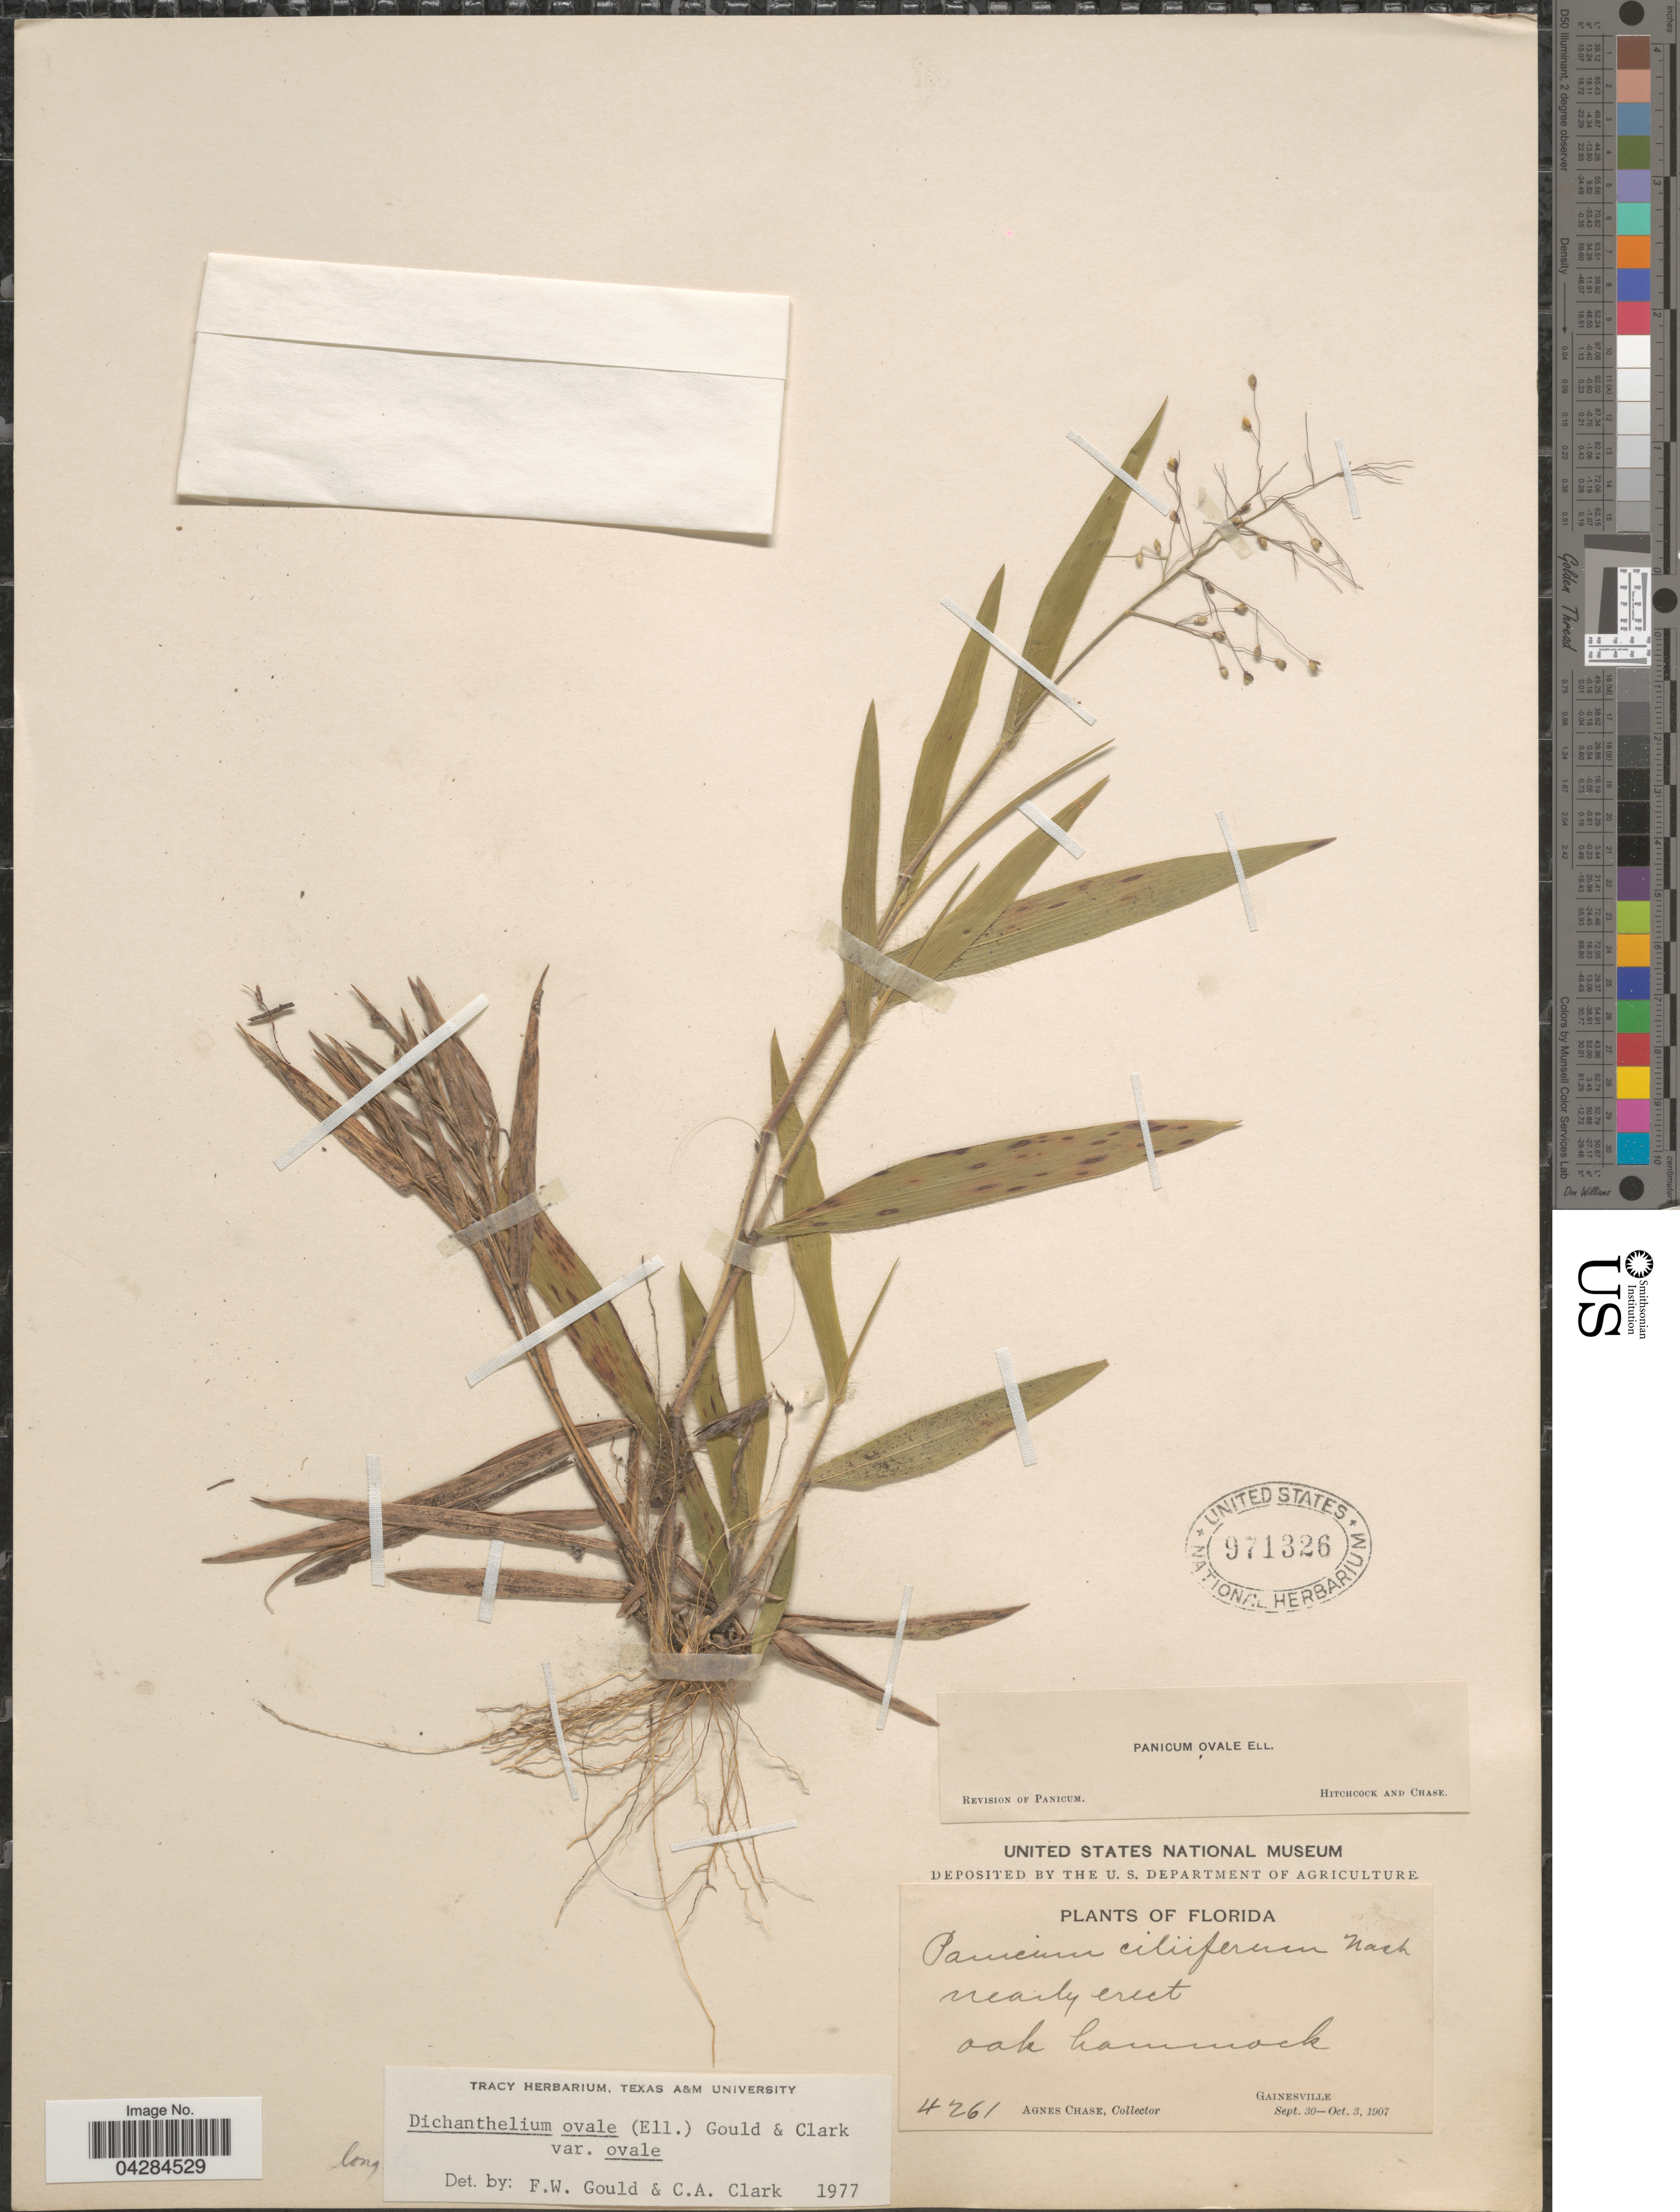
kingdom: Plantae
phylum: Tracheophyta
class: Liliopsida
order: Poales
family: Poaceae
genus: Dichanthelium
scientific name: Dichanthelium ovale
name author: (Elliott) Gould & C.A. Clark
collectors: A. Chase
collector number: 4261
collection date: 1907-09-30/1907-10-03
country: United States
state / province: Florida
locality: Gainesville.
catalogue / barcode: US 971326